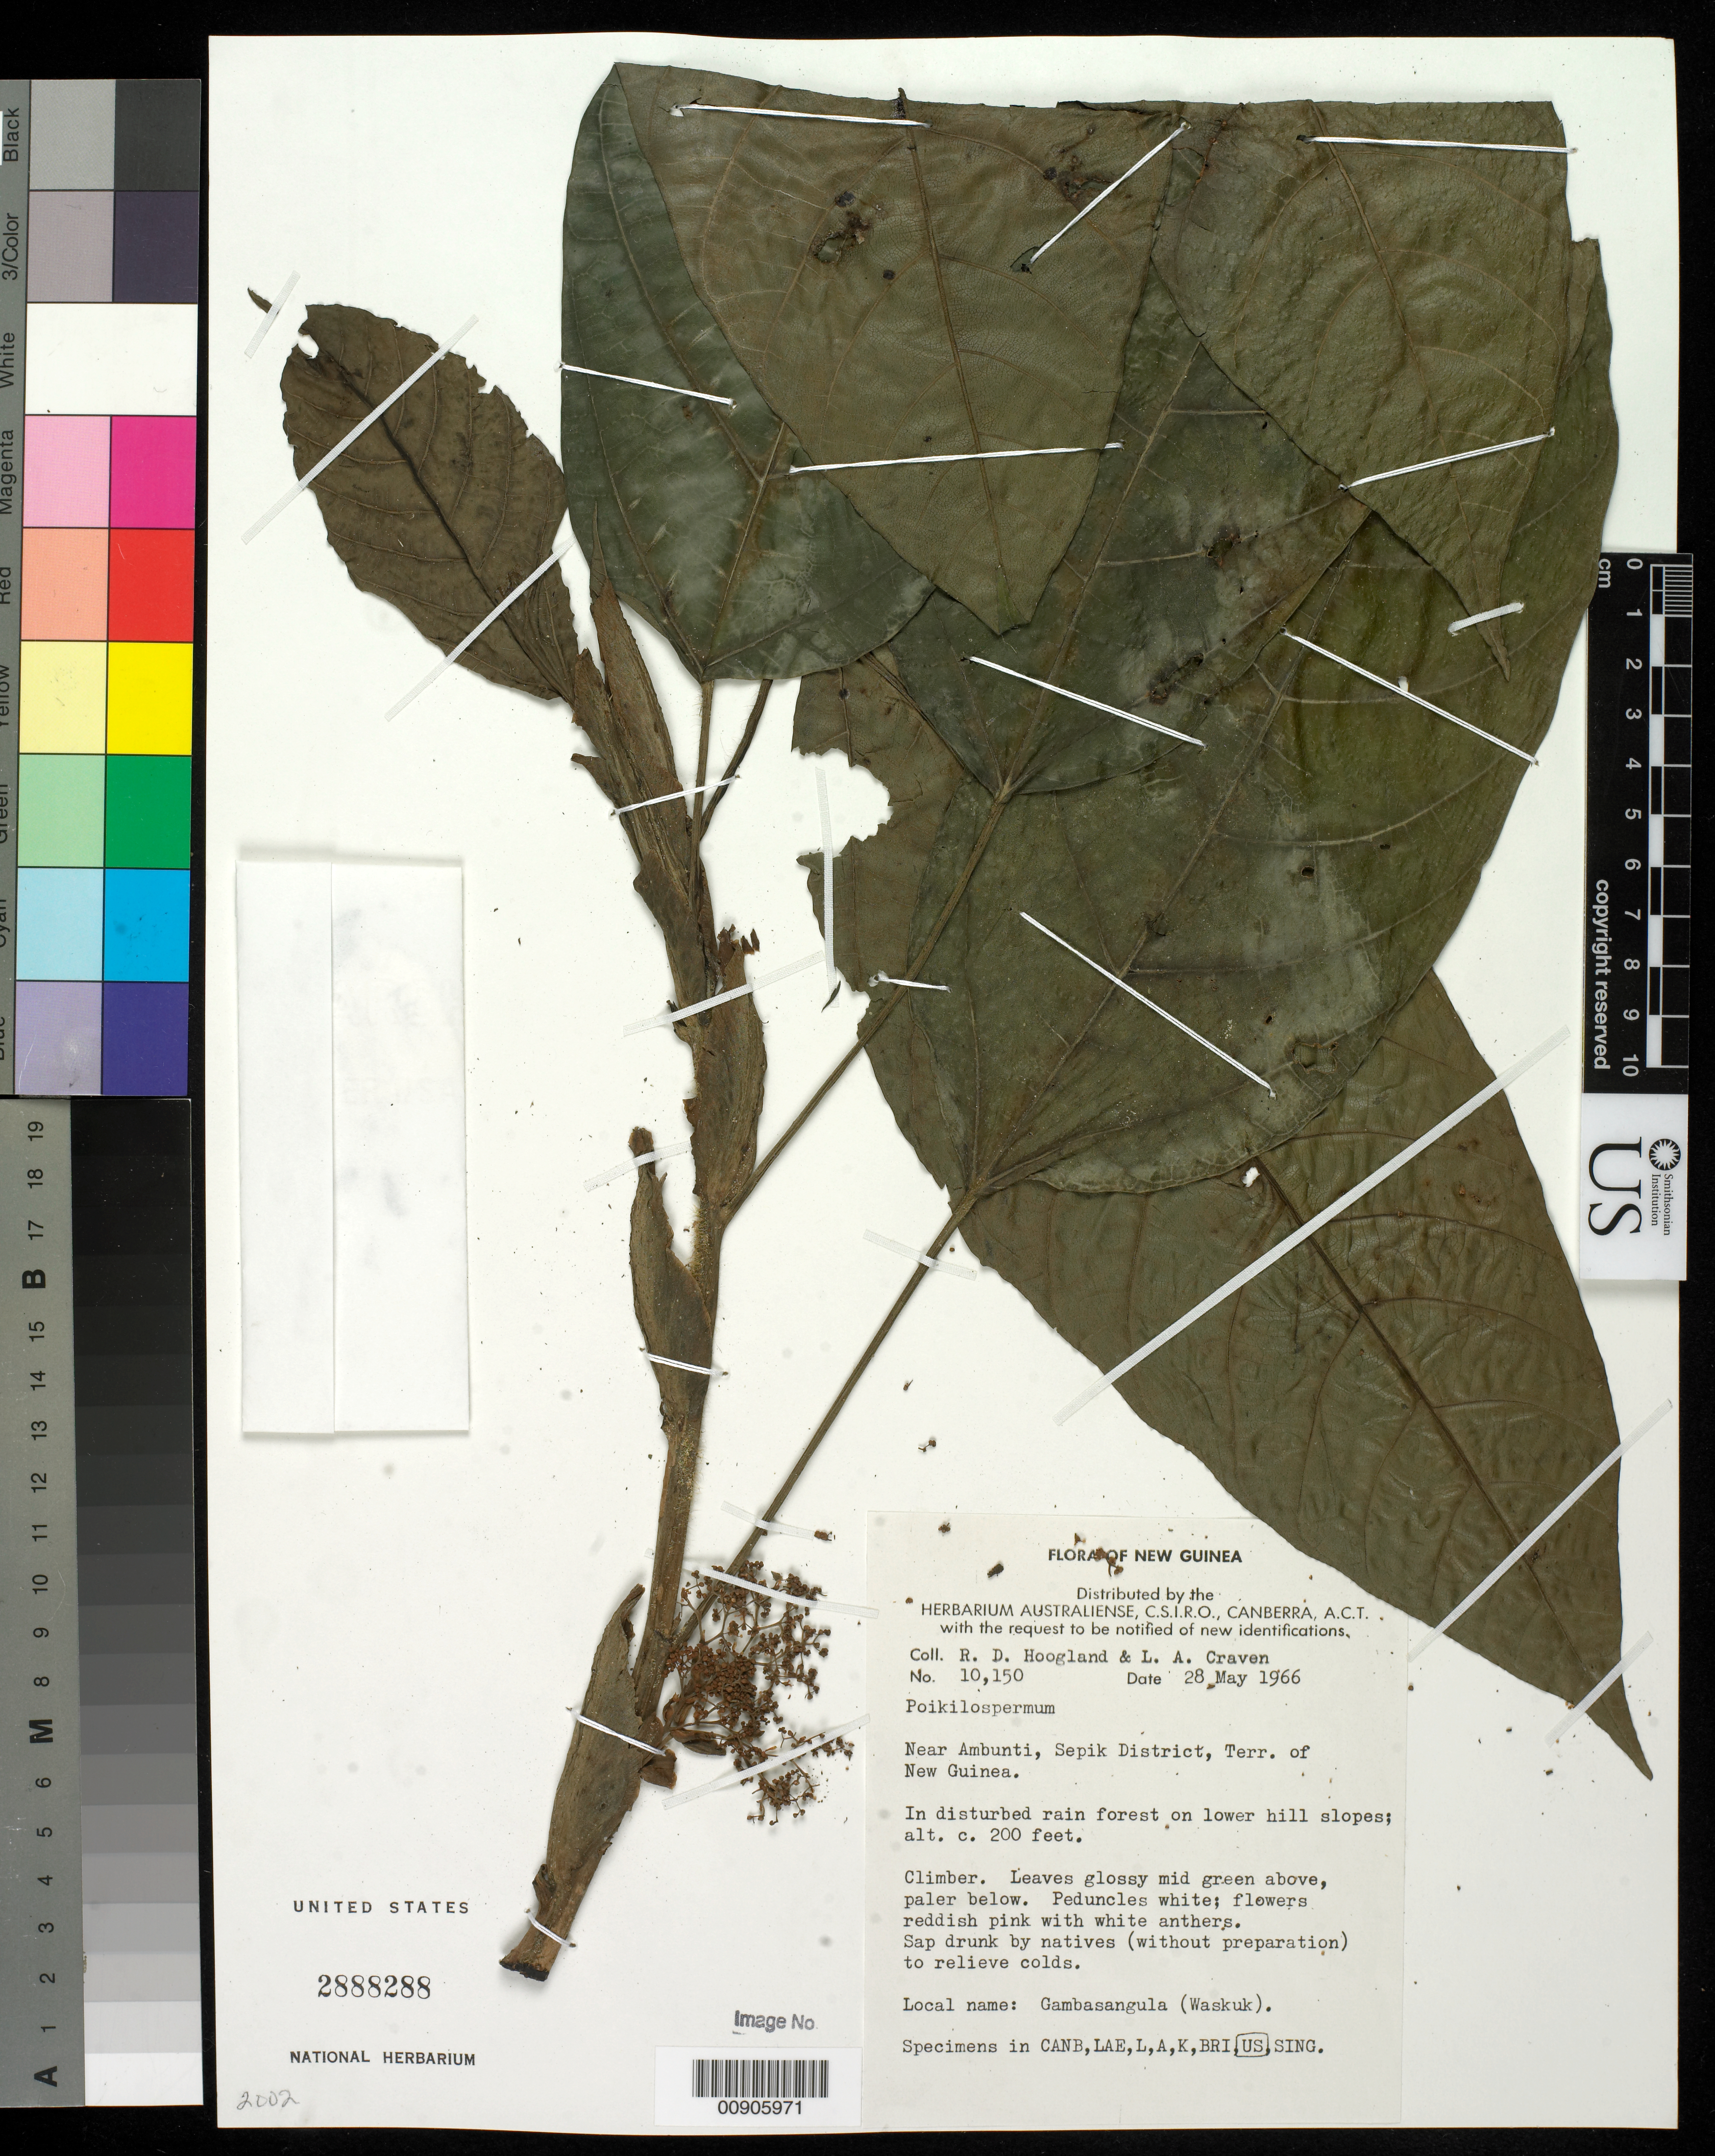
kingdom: Plantae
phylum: Tracheophyta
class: Magnoliopsida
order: Rosales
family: Urticaceae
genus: Poikilospermum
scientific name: Poikilospermum sp.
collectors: R. D. Hoogland & L. A. Craven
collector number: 10150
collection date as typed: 28 May 1966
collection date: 1966-05-28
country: Papua New Guinea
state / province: East Sepik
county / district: Ambunti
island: New Guinea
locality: Near Ambunti, Sepik District, Terr. Of New Guinea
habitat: In distrubed rain forest on lower hill slopes.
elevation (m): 61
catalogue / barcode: US 2888288